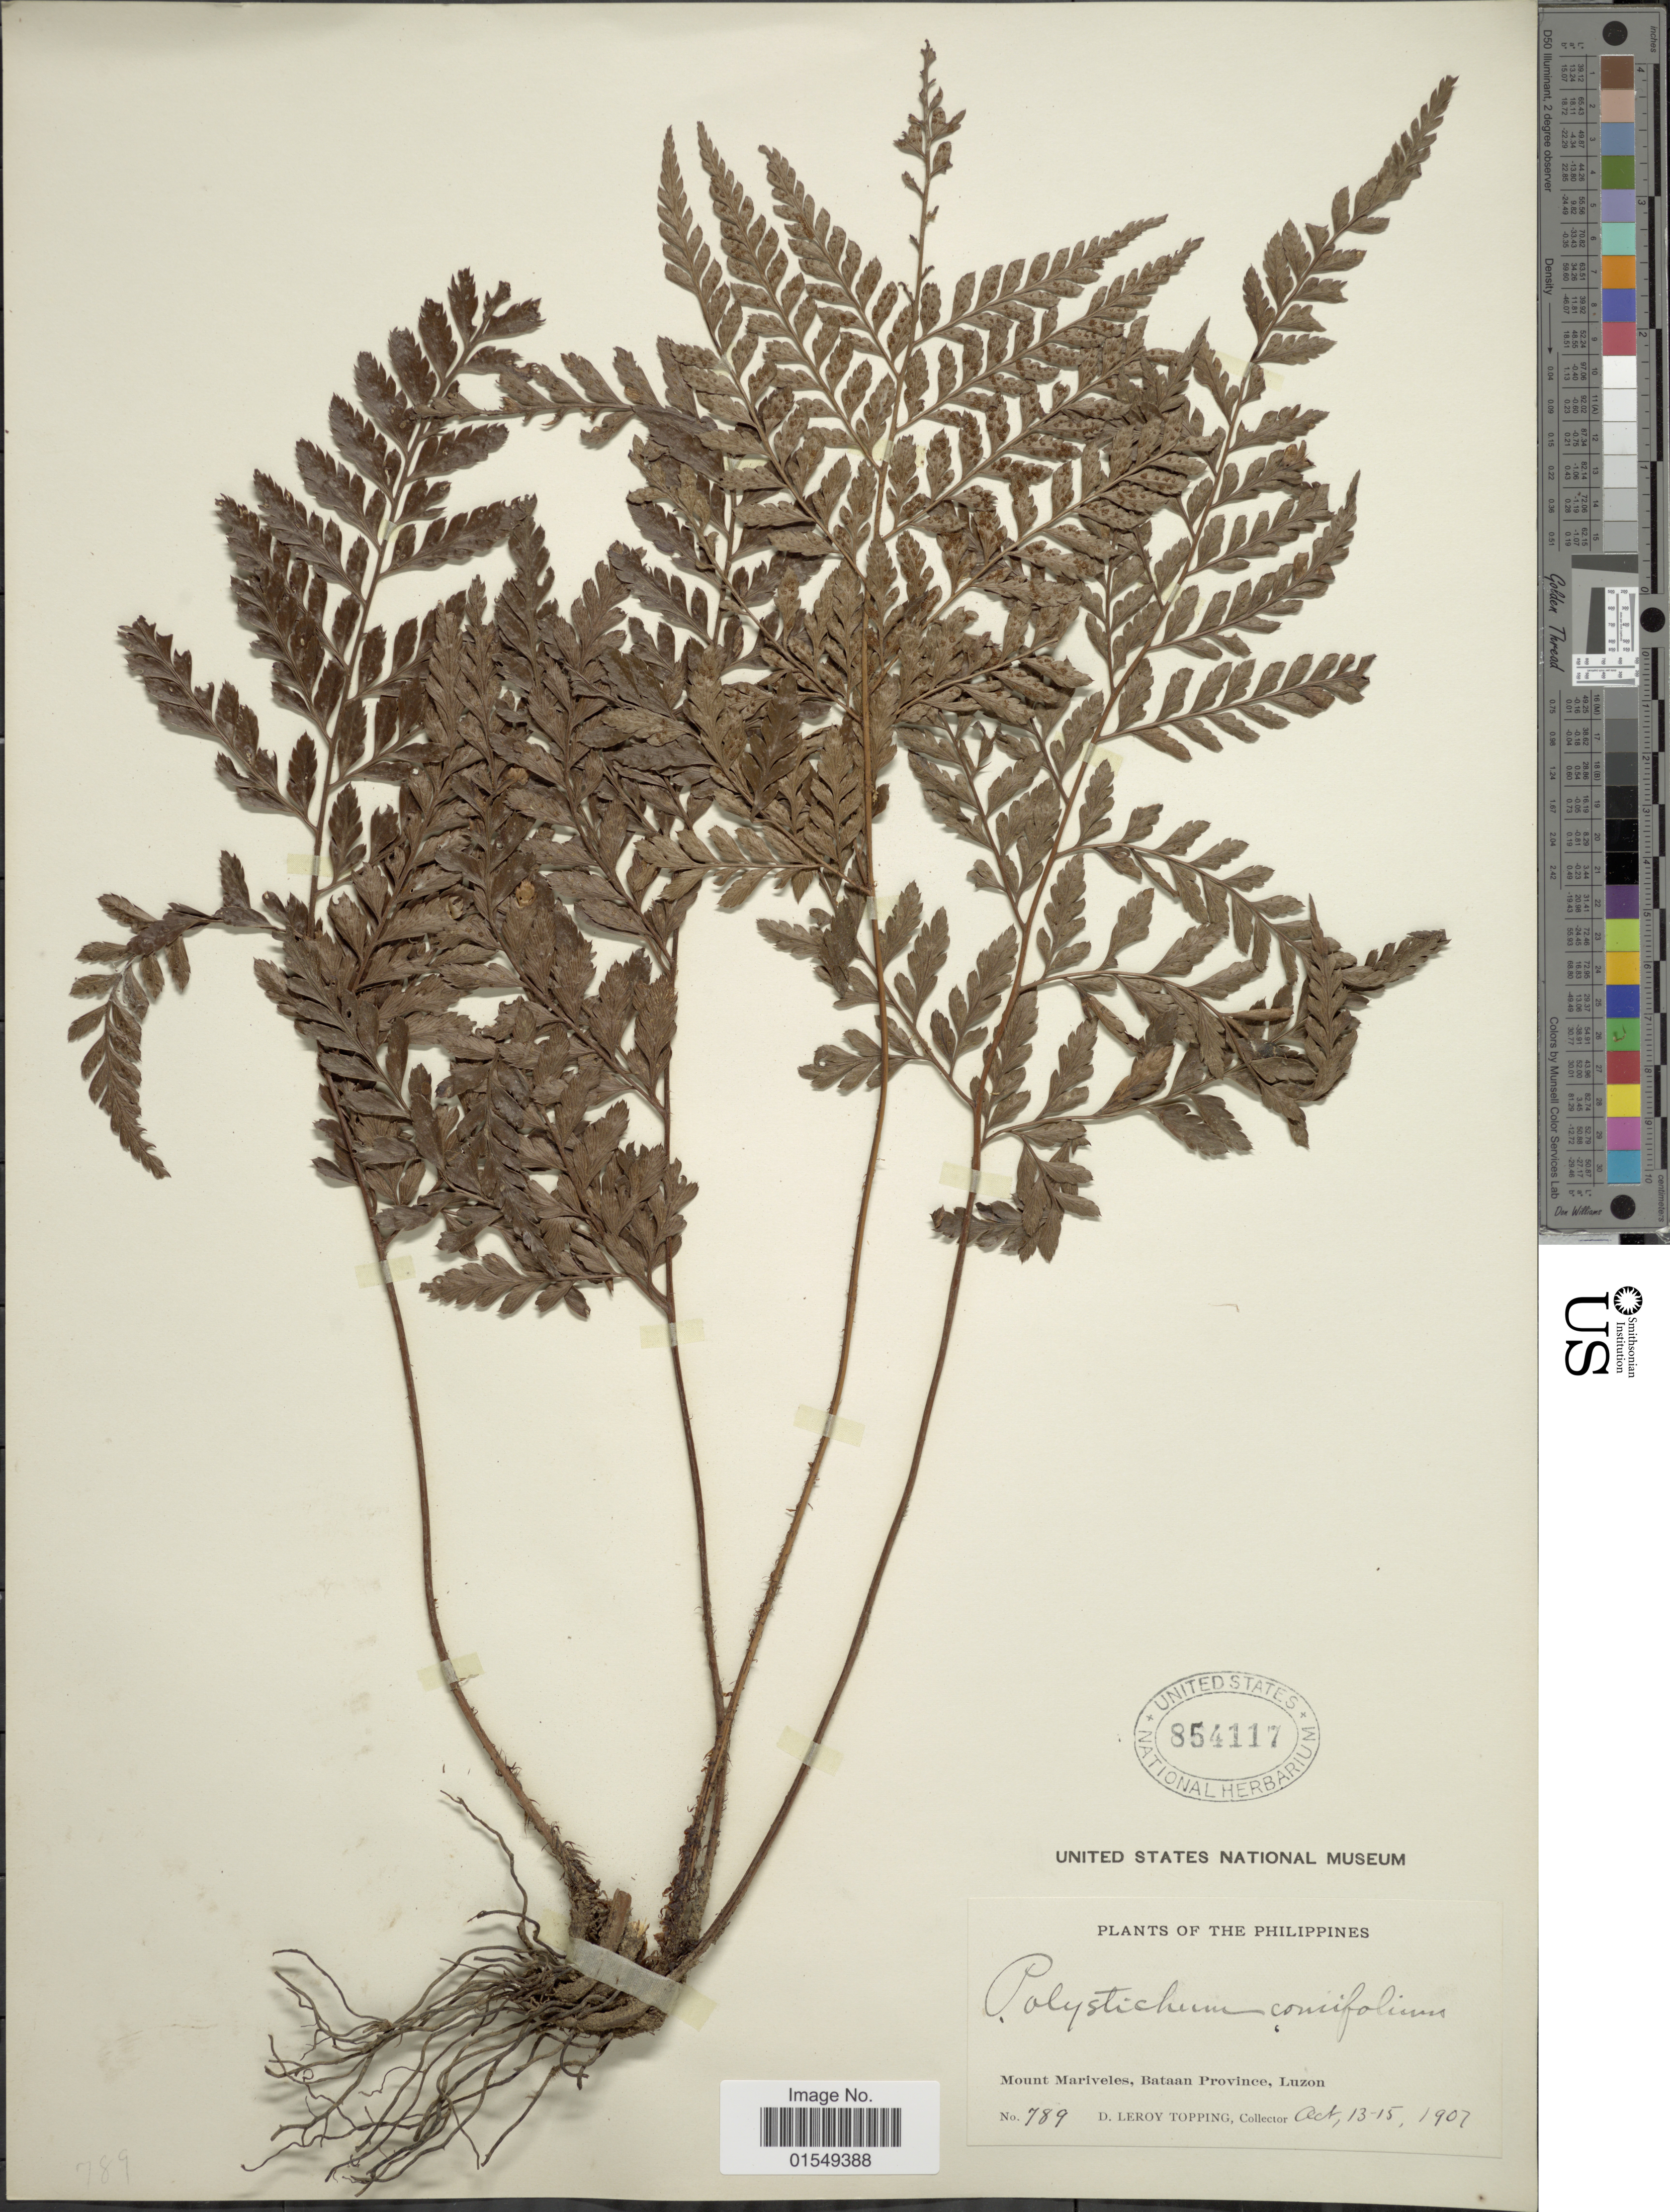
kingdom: Plantae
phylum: Tracheophyta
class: Polypodiopsida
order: Polypodiales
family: Dryopteridaceae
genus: Arachniodes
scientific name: Arachniodes carvifolia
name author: (Kunze) Ching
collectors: D. L. Topping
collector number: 789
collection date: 1907-10-13/1907-10-15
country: Philippines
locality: Mount Mariveles, Bataan Province, Luzon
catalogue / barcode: US 854117